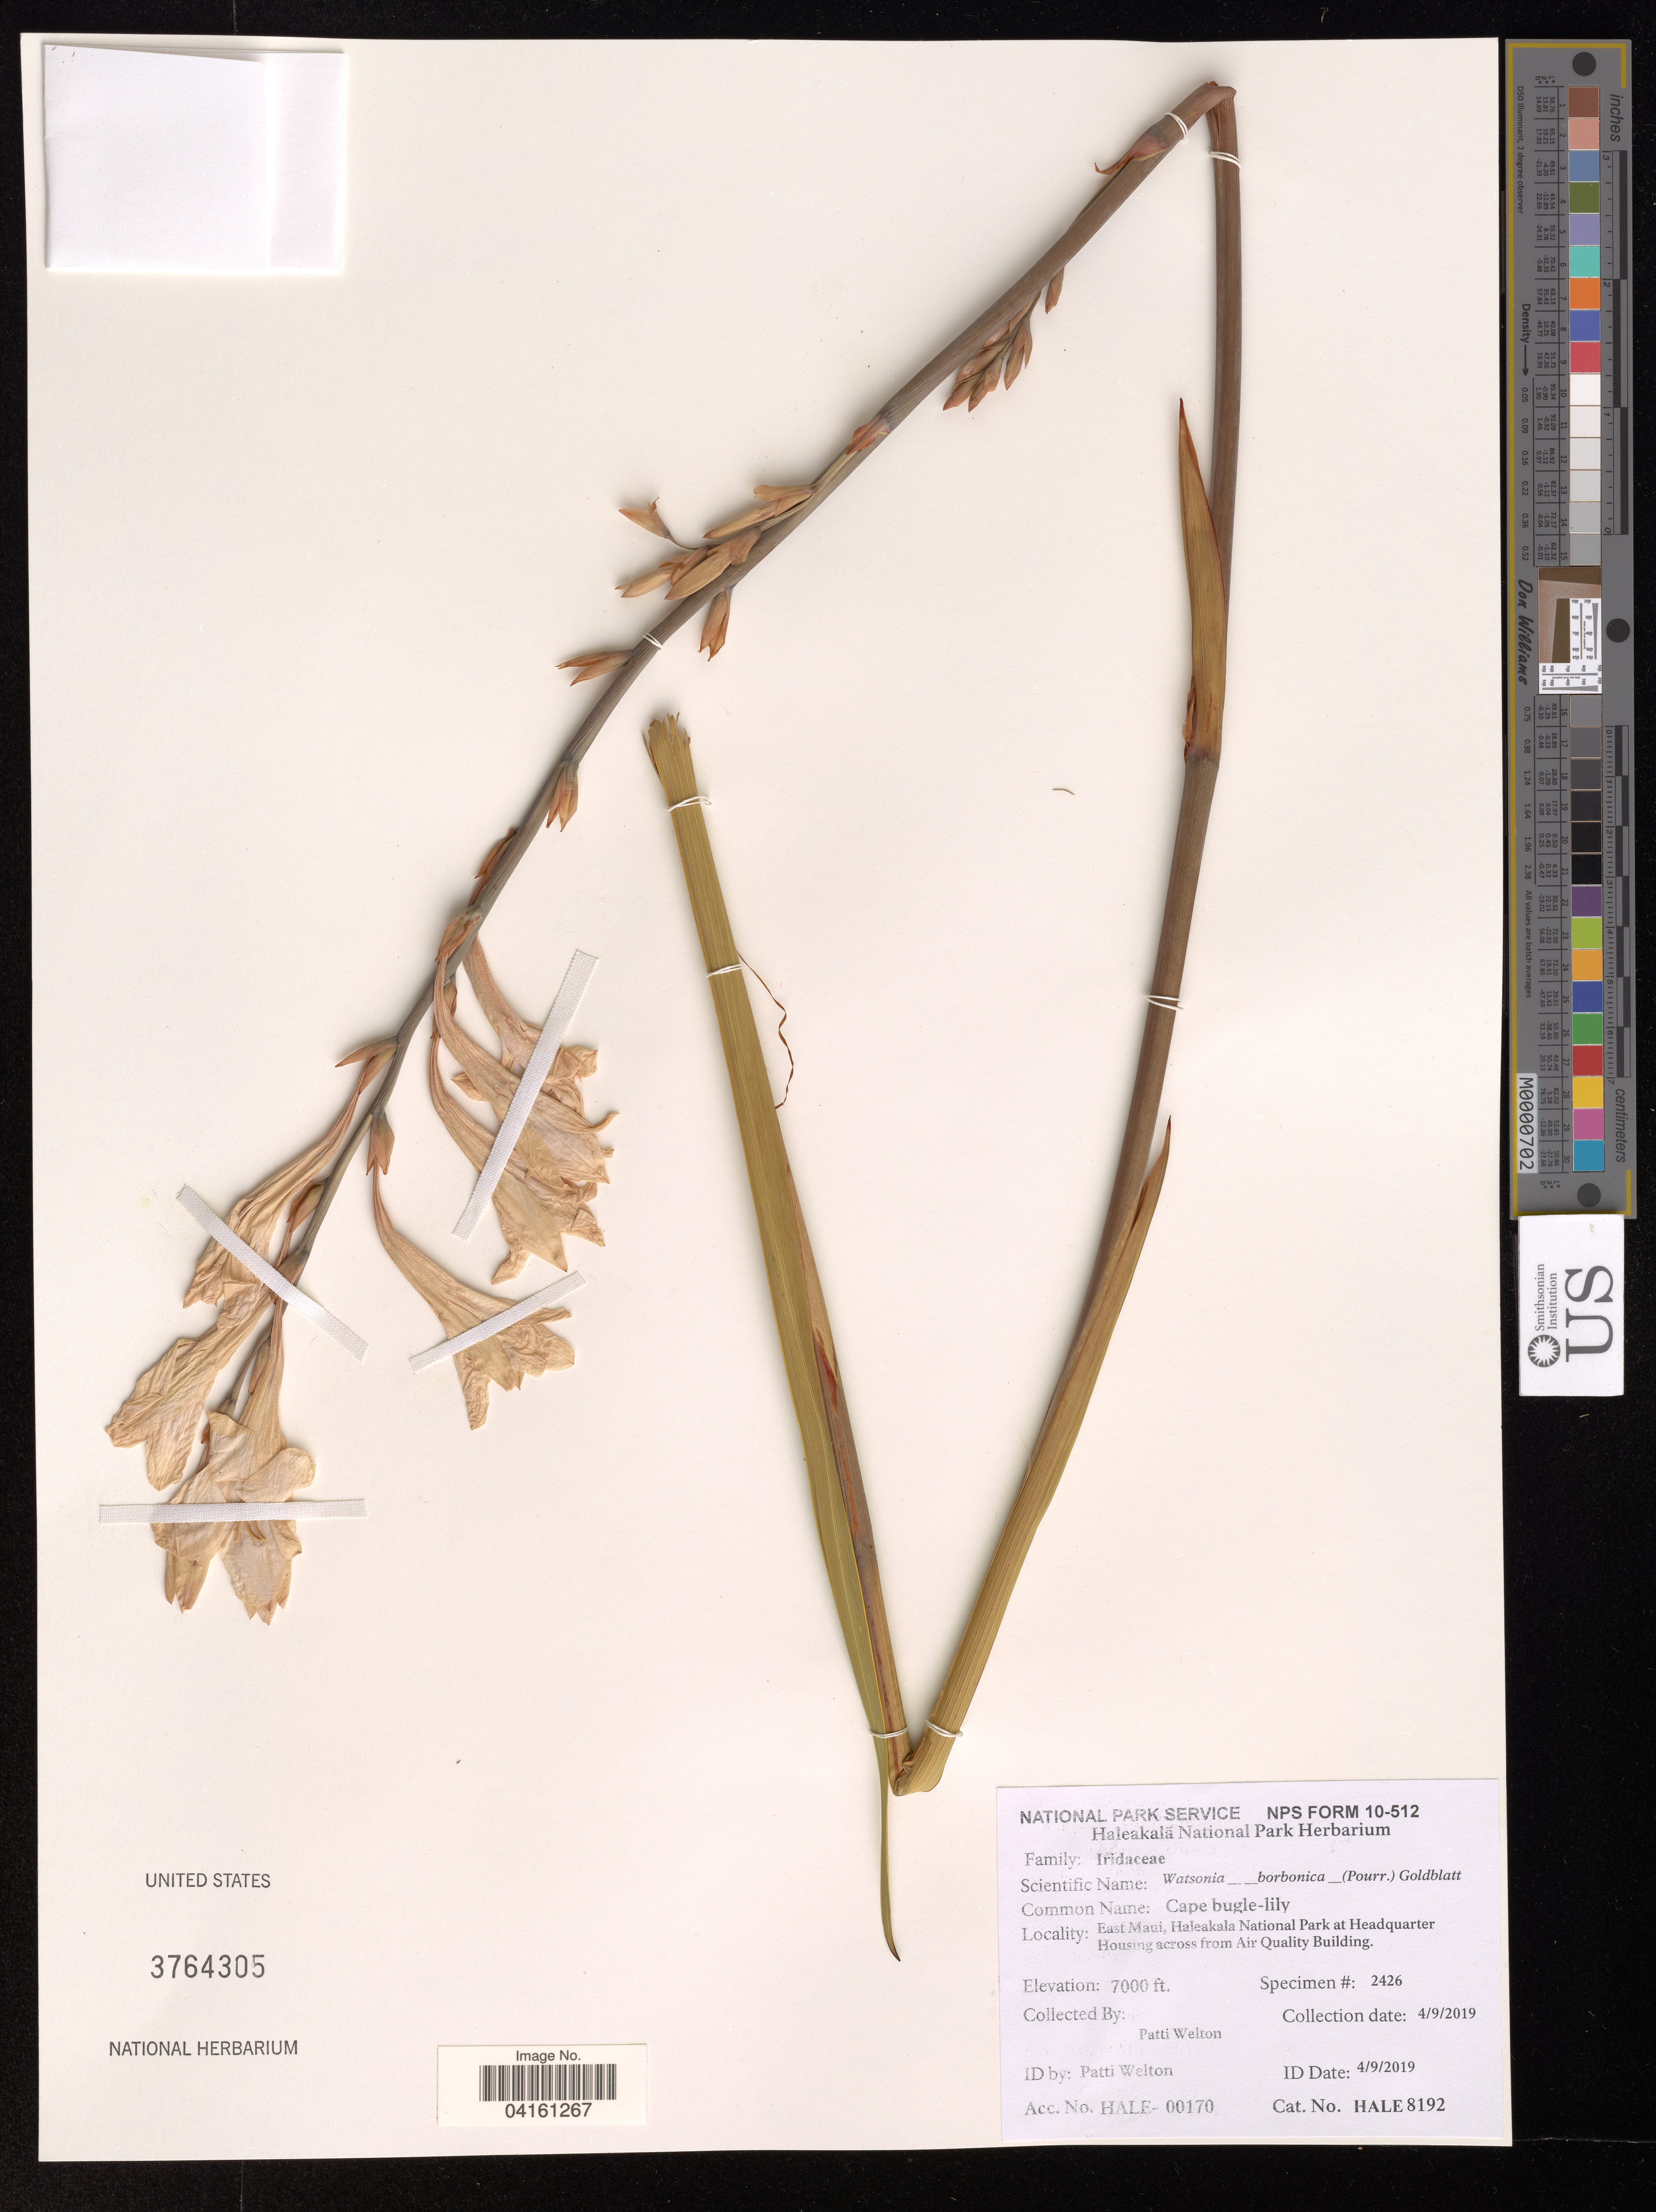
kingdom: Plantae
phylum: Tracheophyta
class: Liliopsida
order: Asparagales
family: Iridaceae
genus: Watsonia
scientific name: Watsonia borbonica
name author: (Pourr.) Goldblatt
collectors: P. Welton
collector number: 2426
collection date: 2019-04-09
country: United States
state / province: Hawaii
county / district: Maui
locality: East Maui, Haleakala National Park at Headquarter Housing across from Air Quality Building.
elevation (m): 2134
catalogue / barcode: US 3764305